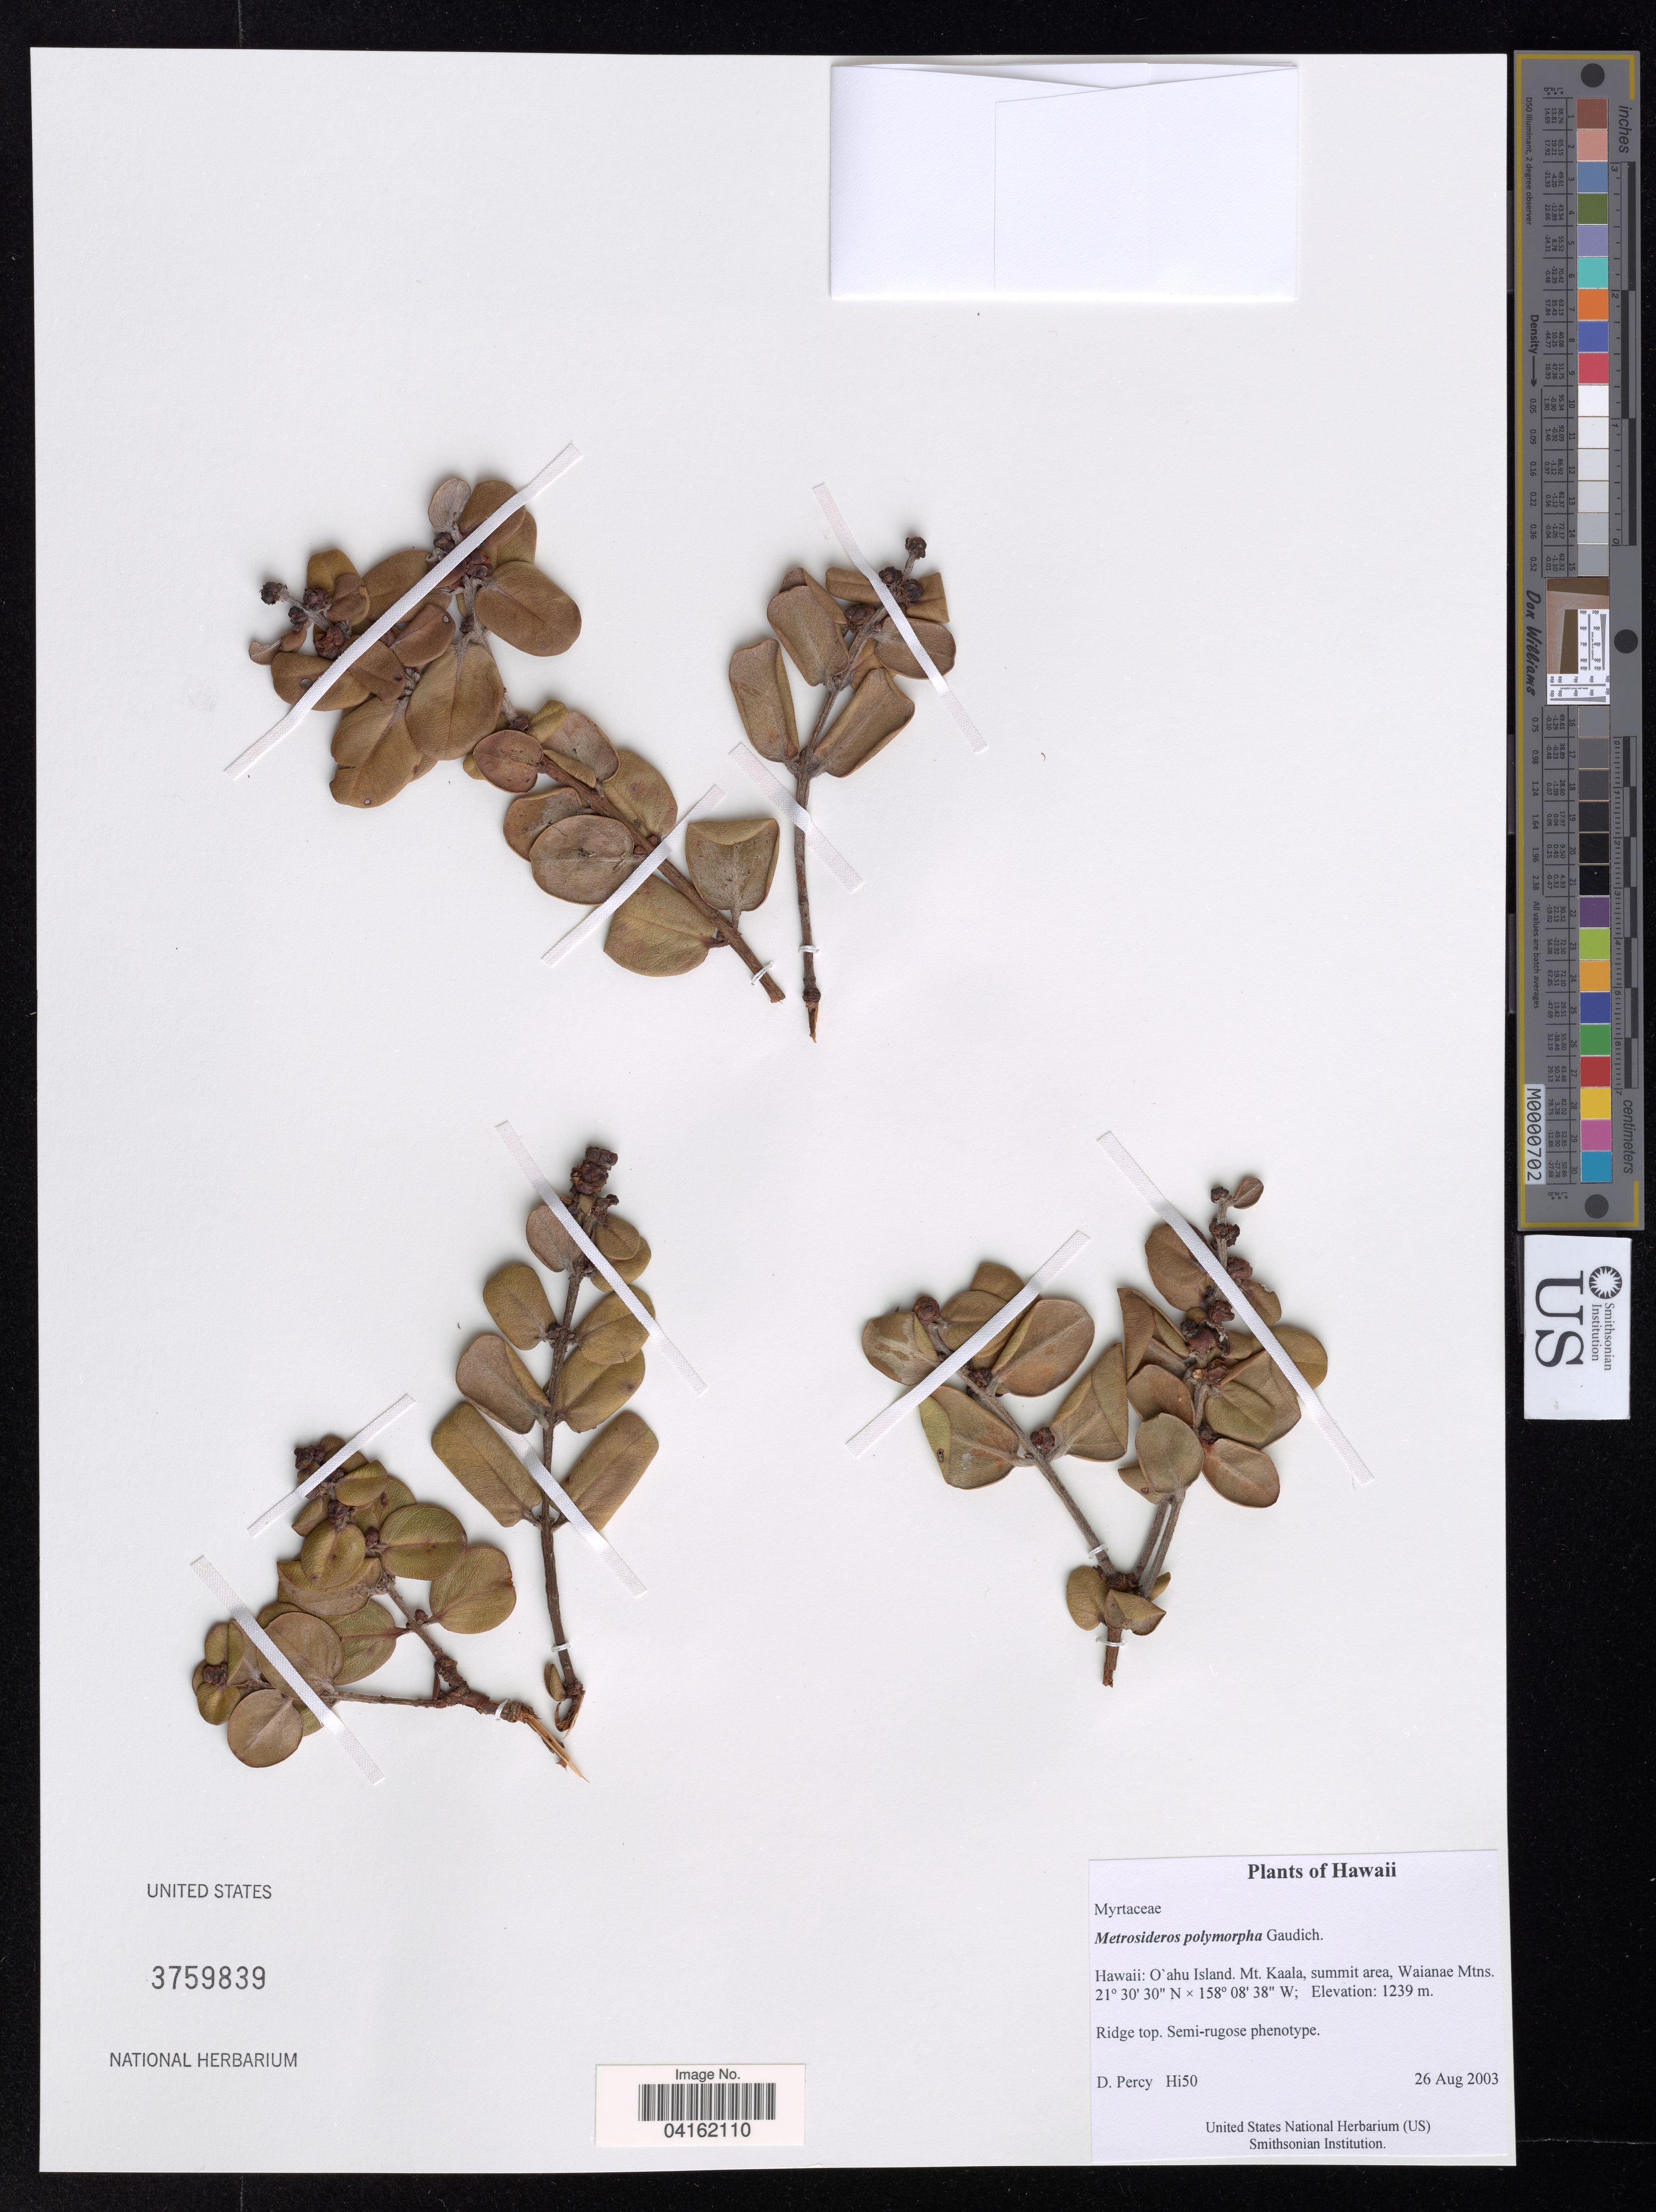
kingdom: Plantae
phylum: Tracheophyta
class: Magnoliopsida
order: Myrtales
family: Myrtaceae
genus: Metrosideros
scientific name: Metrosideros polymorpha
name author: Gaudich.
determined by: Percy, D. M.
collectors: D. Percy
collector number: Hi50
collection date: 2003-08-26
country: United States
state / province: Hawaii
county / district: Honolulu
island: Oahu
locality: Mt. Kaala, summit area, Waianae Mtns.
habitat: Ridge top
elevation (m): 1239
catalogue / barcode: US 3759839